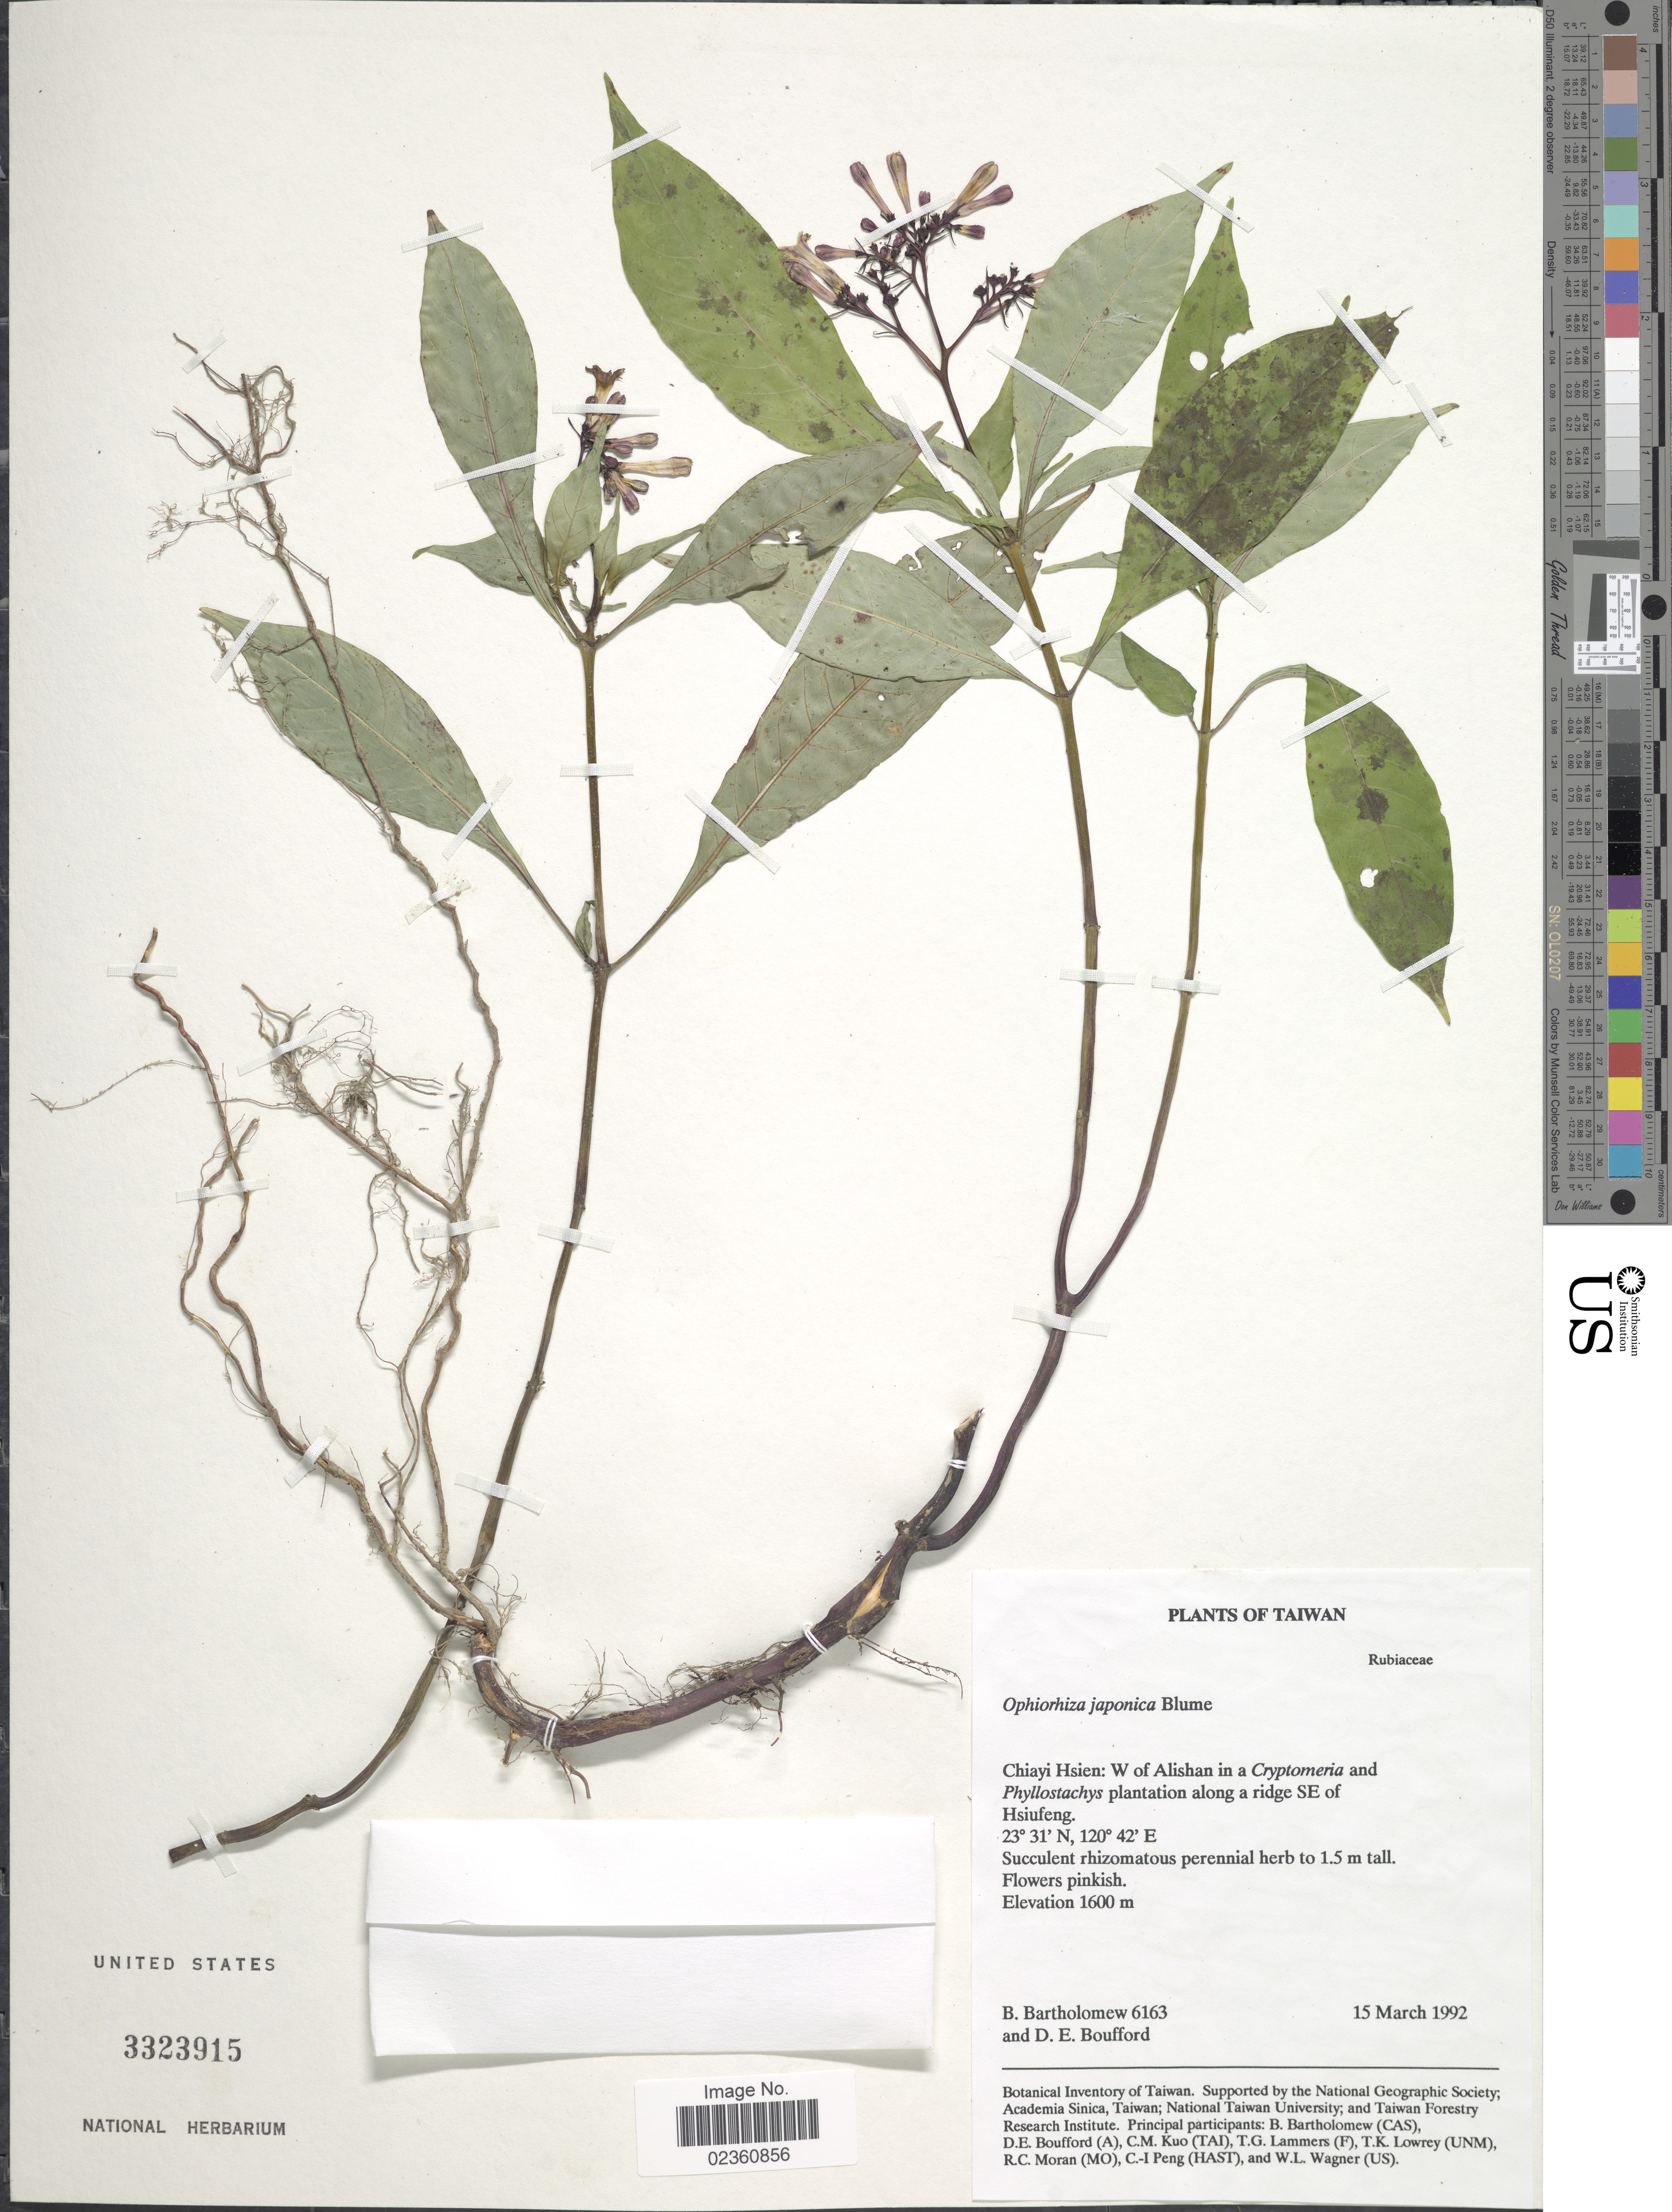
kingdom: Plantae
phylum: Tracheophyta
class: Magnoliopsida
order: Gentianales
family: Rubiaceae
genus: Ophiorrhiza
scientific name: Ophiorrhiza japonica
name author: Blume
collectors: B. Bartholomew & D. E. Boufford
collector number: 6163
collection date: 1992-03-15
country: Taiwan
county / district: Chiayi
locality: Chiayi Hsien: W of Alishan in a Cryptomeria and Phyllostachys plantation along a ridge SE of Hsiufeng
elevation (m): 1600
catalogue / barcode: US 3323915